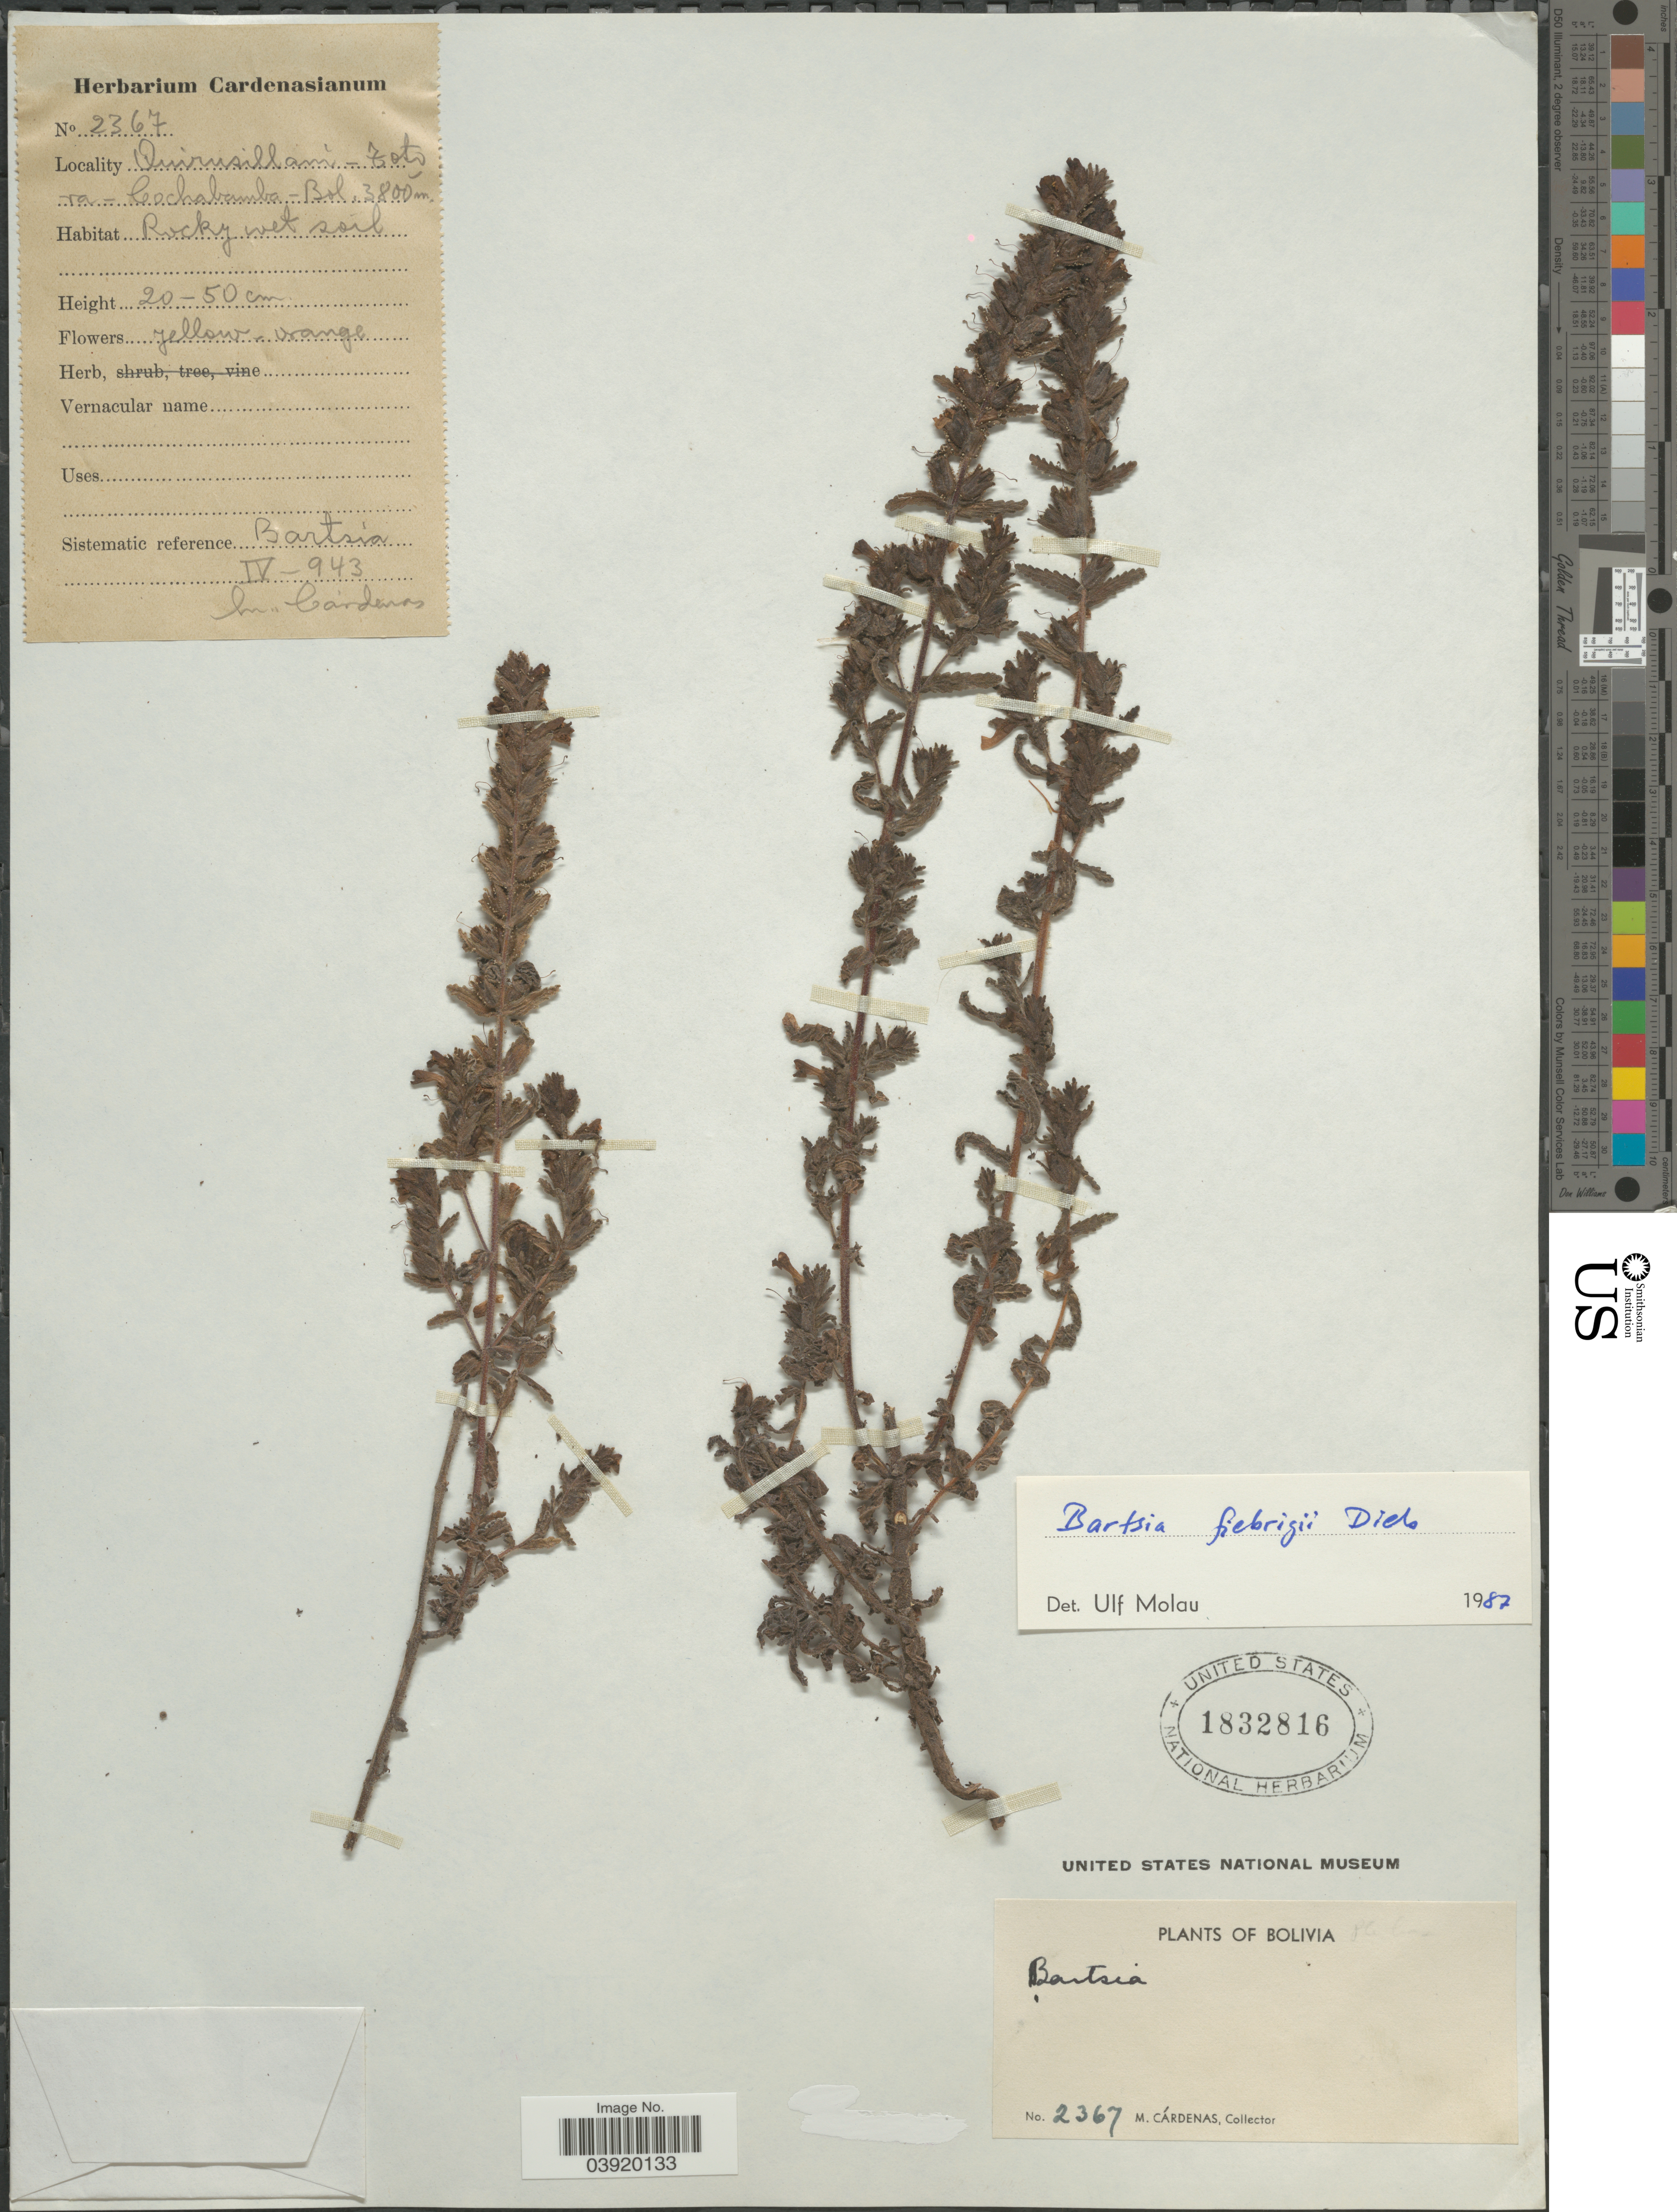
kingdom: Plantae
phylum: Tracheophyta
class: Magnoliopsida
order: Lamiales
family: Orobanchaceae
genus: Bartsia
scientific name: Bartsia fiebrigii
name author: Diels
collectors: M. Cárdenas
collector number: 2367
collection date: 1943-04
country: Bolivia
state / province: Cochabamba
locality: Quirusilla- Zotora.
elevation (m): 3800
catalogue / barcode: US 1832816